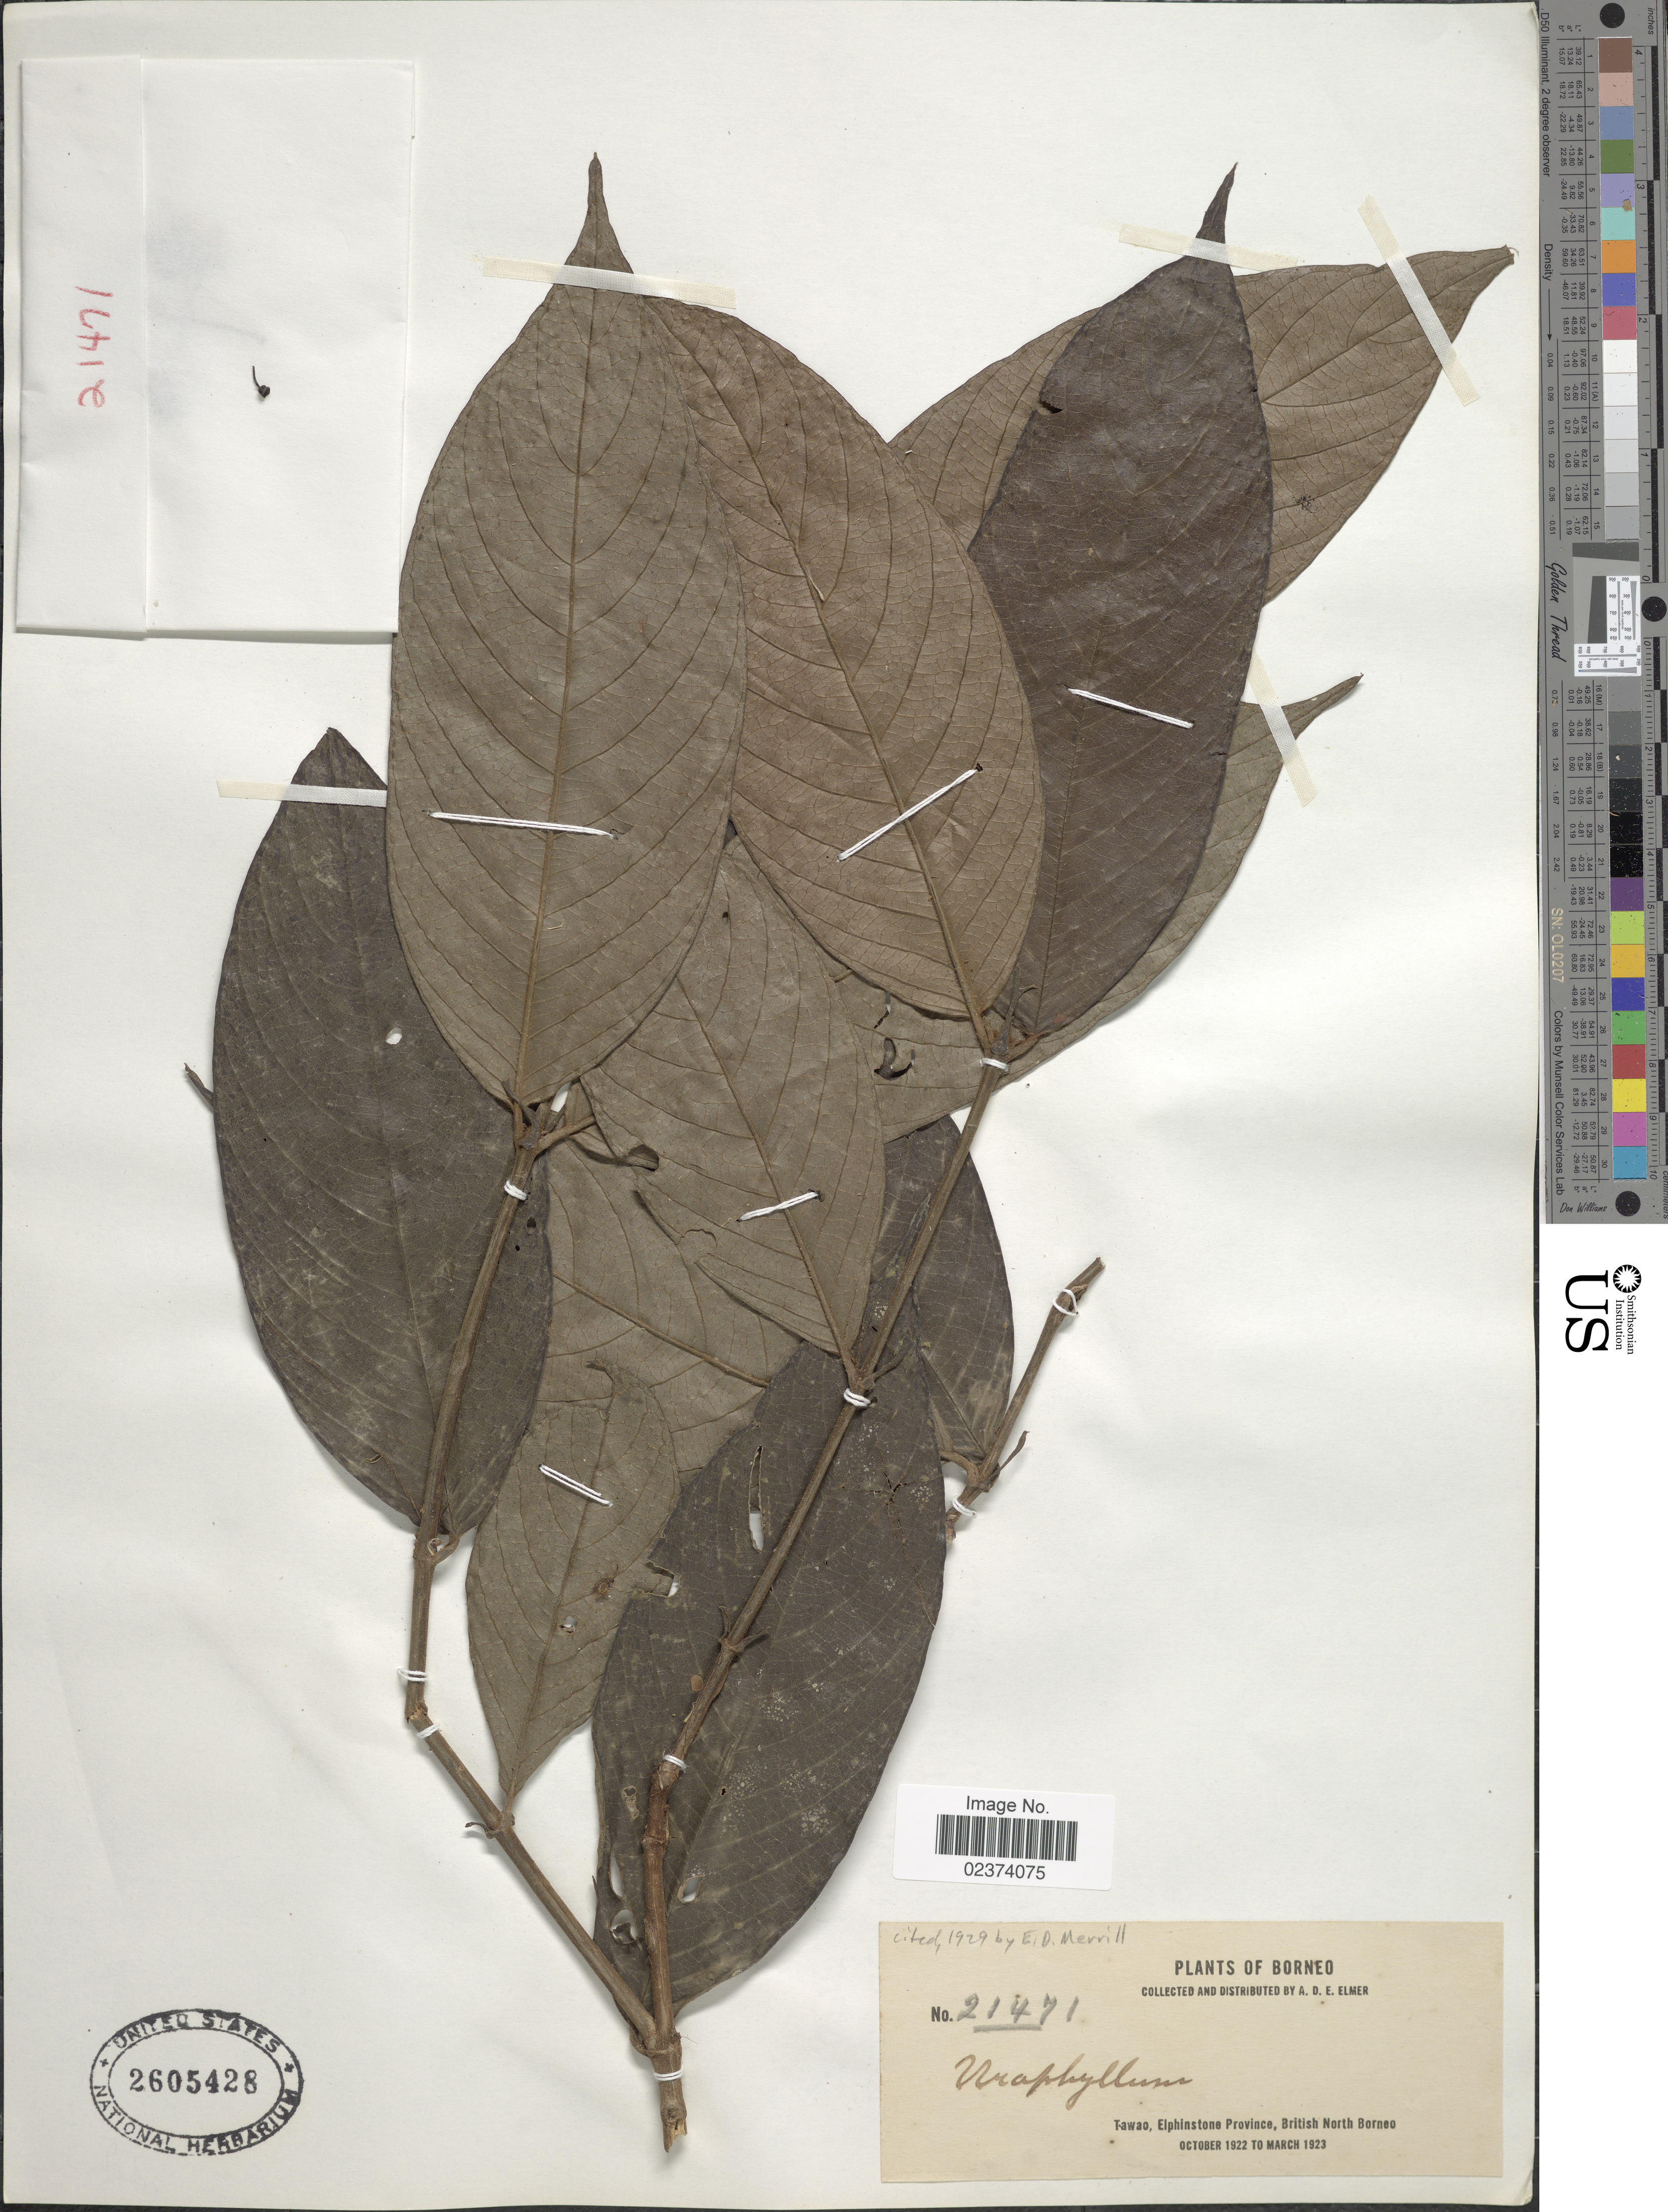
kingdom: Plantae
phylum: Tracheophyta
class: Magnoliopsida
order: Gentianales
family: Rubiaceae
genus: Urophyllum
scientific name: Urophyllum sp.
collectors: A. D. E. Elmer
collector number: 21471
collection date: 1922-10/1923-03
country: Malaysia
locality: Borneo, Tawao, Elphinstone Province, British North Borneo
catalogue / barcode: US 2605428